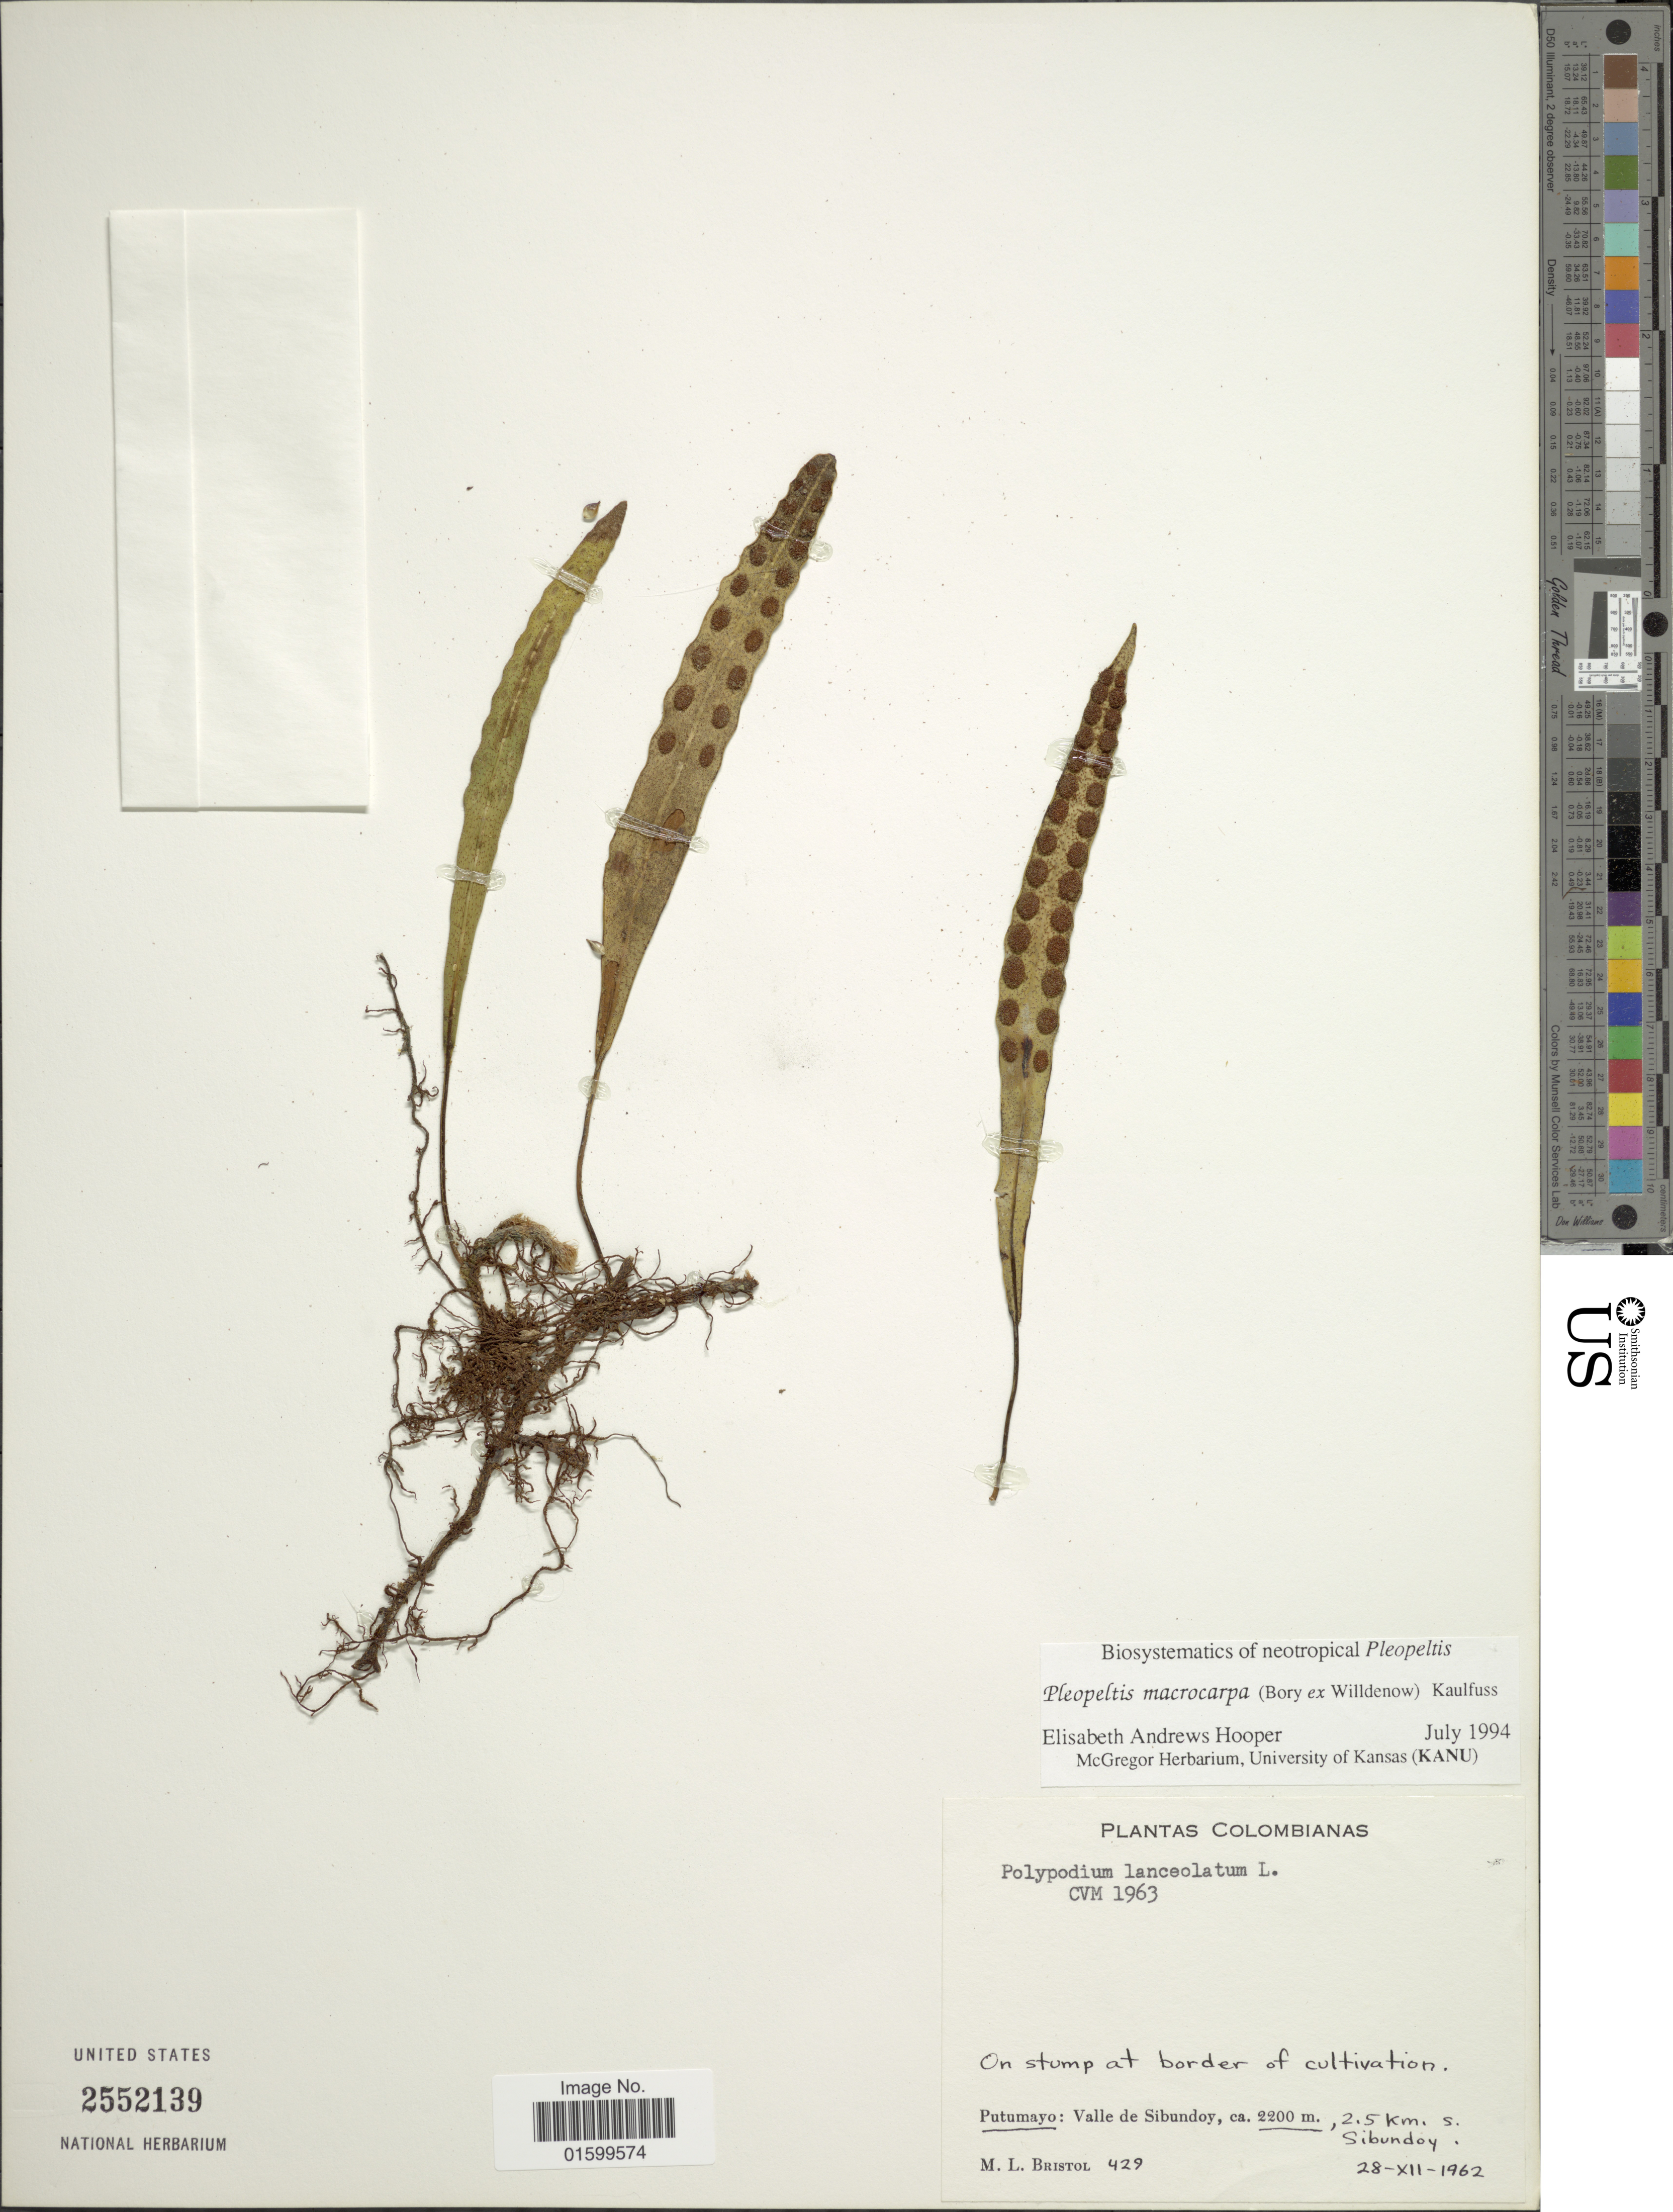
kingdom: Plantae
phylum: Tracheophyta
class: Polypodiopsida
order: Polypodiales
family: Polypodiaceae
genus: Pleopeltis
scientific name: Pleopeltis macrocarpa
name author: (Bory ex Willd.) Kaulf.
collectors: M. L. Bristol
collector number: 429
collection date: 1962-12-28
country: Colombia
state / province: Putumayo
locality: Colombianas, Putumayo: Valle de Sibundoy, 2.5 km s. Sibundoy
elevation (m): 2200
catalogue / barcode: US 2552139